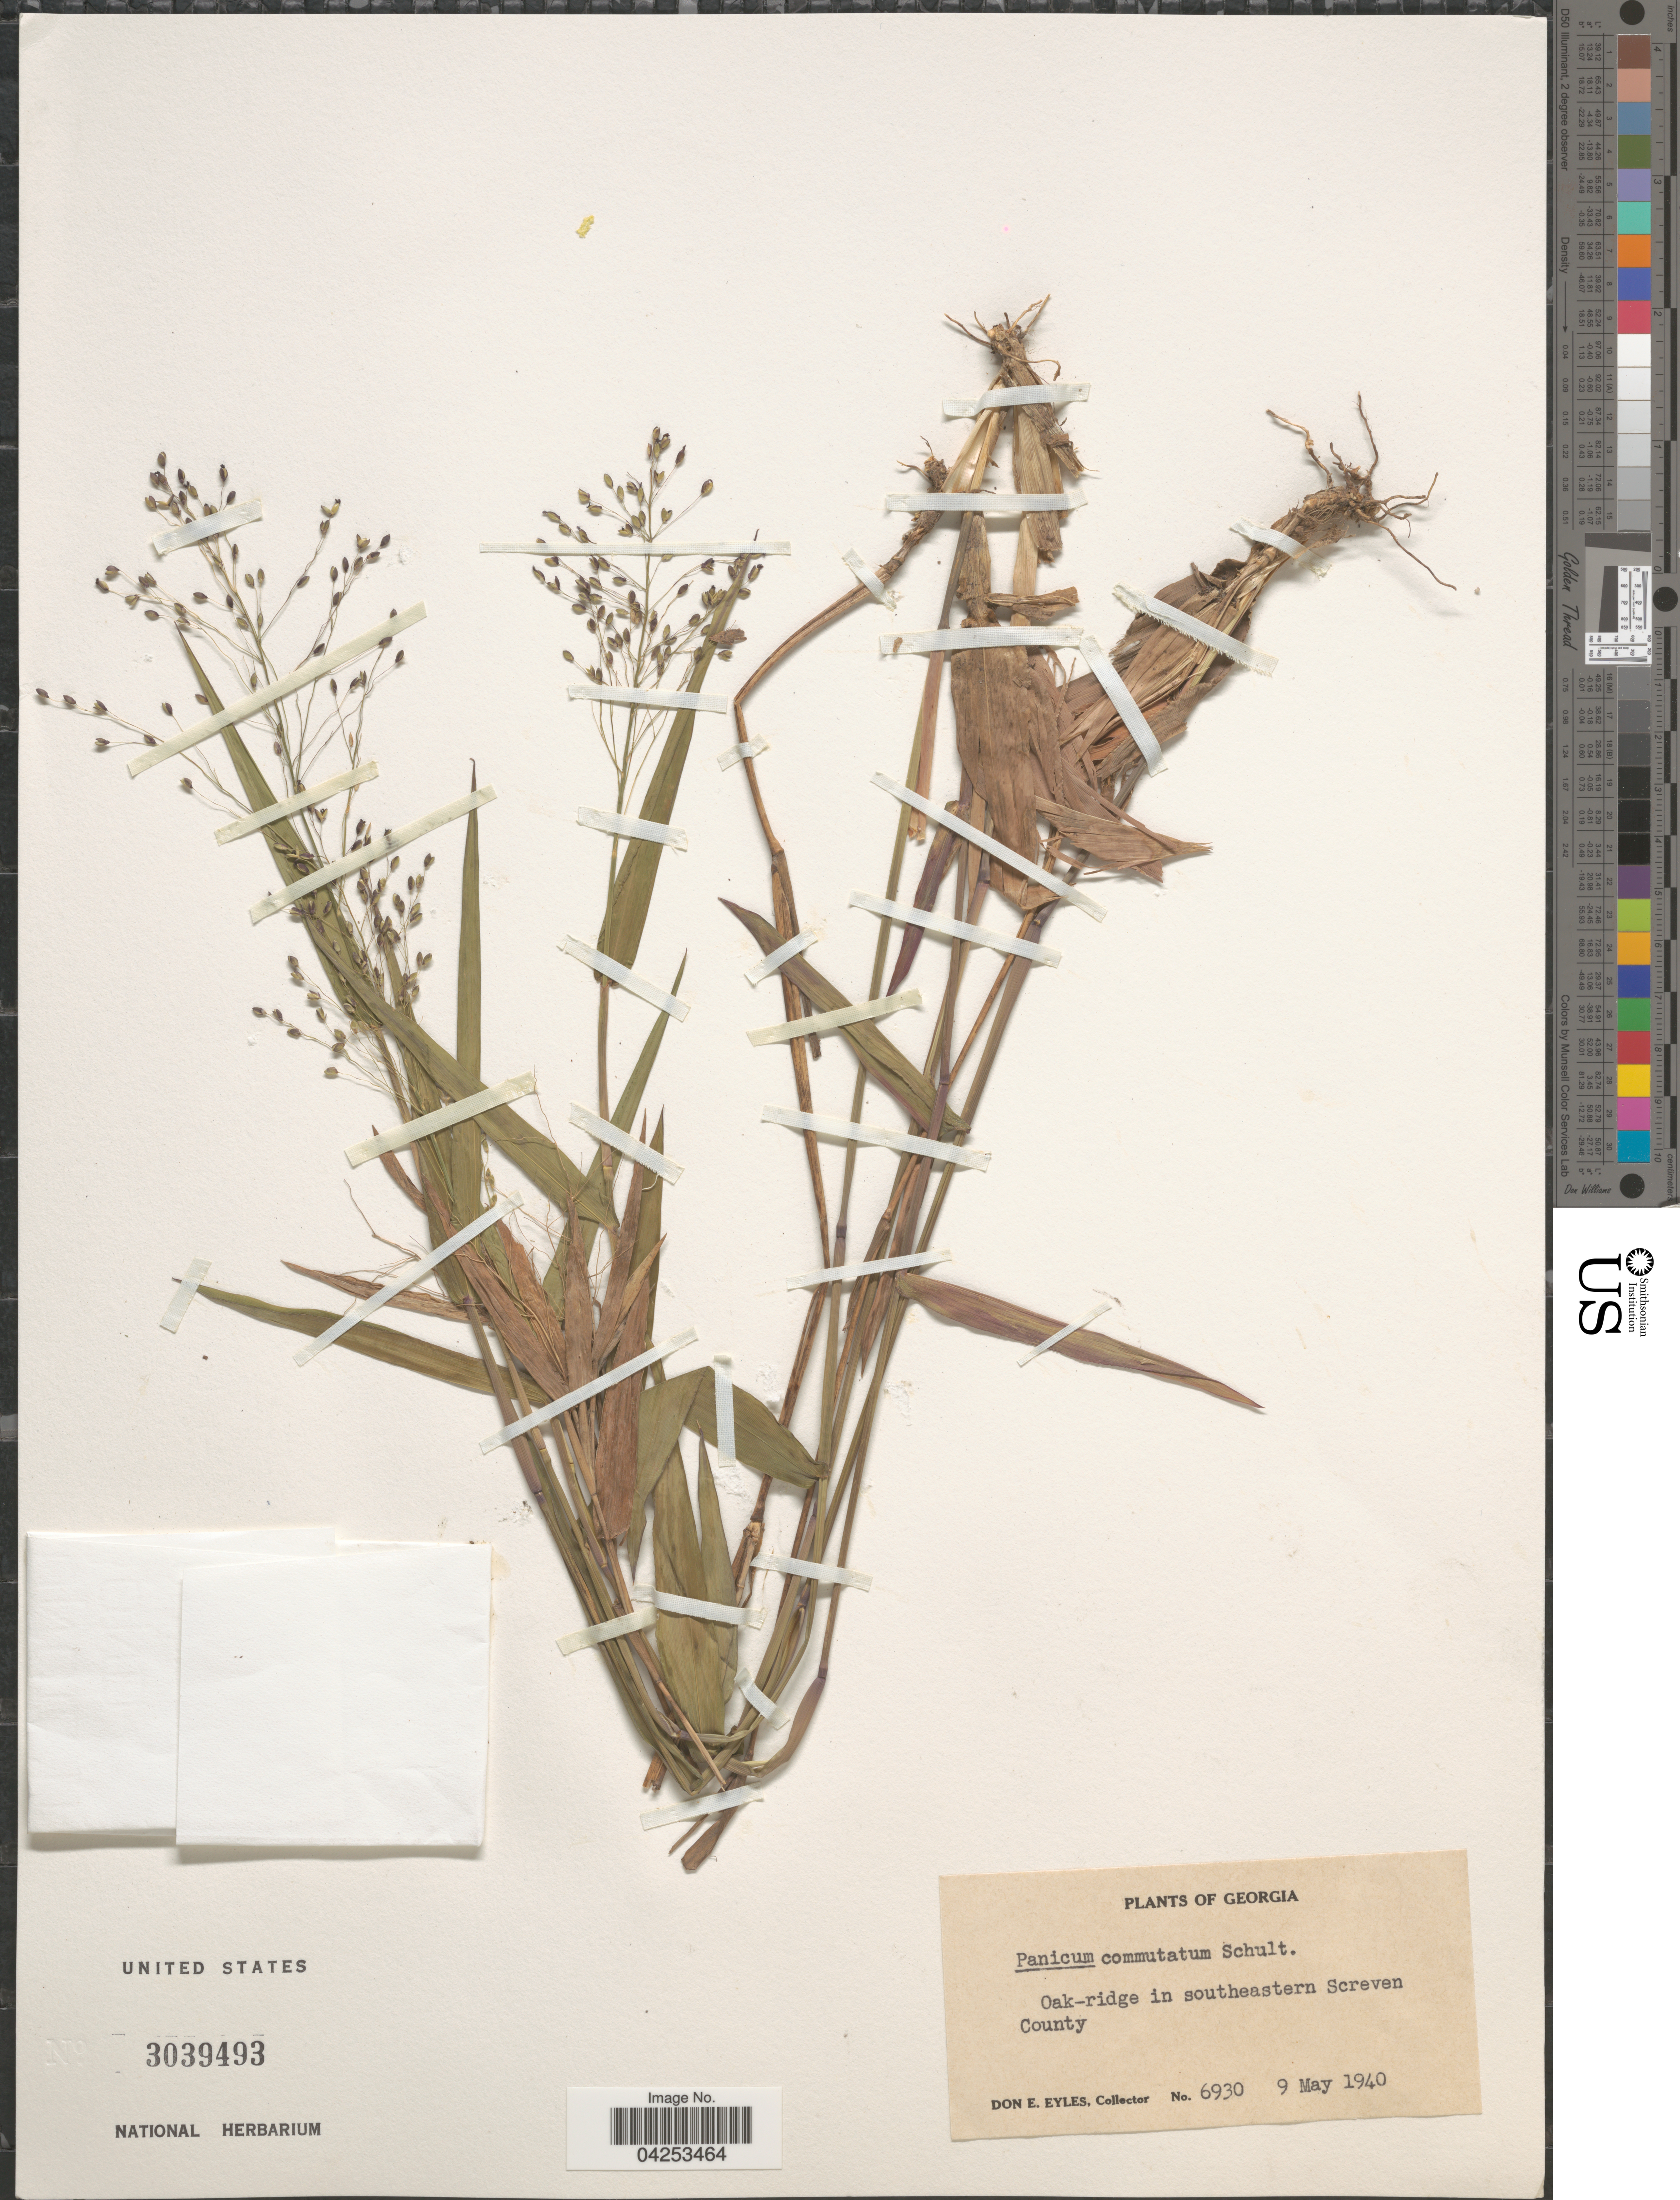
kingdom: Plantae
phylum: Tracheophyta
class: Liliopsida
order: Poales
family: Poaceae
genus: Dichanthelium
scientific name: Dichanthelium commutatum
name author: (Schult.) Gould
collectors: D. Eyles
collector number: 6930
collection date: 1940-05-09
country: United States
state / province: Georgia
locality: Oak-ridge in southeastern Screven County.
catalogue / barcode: US 3039493